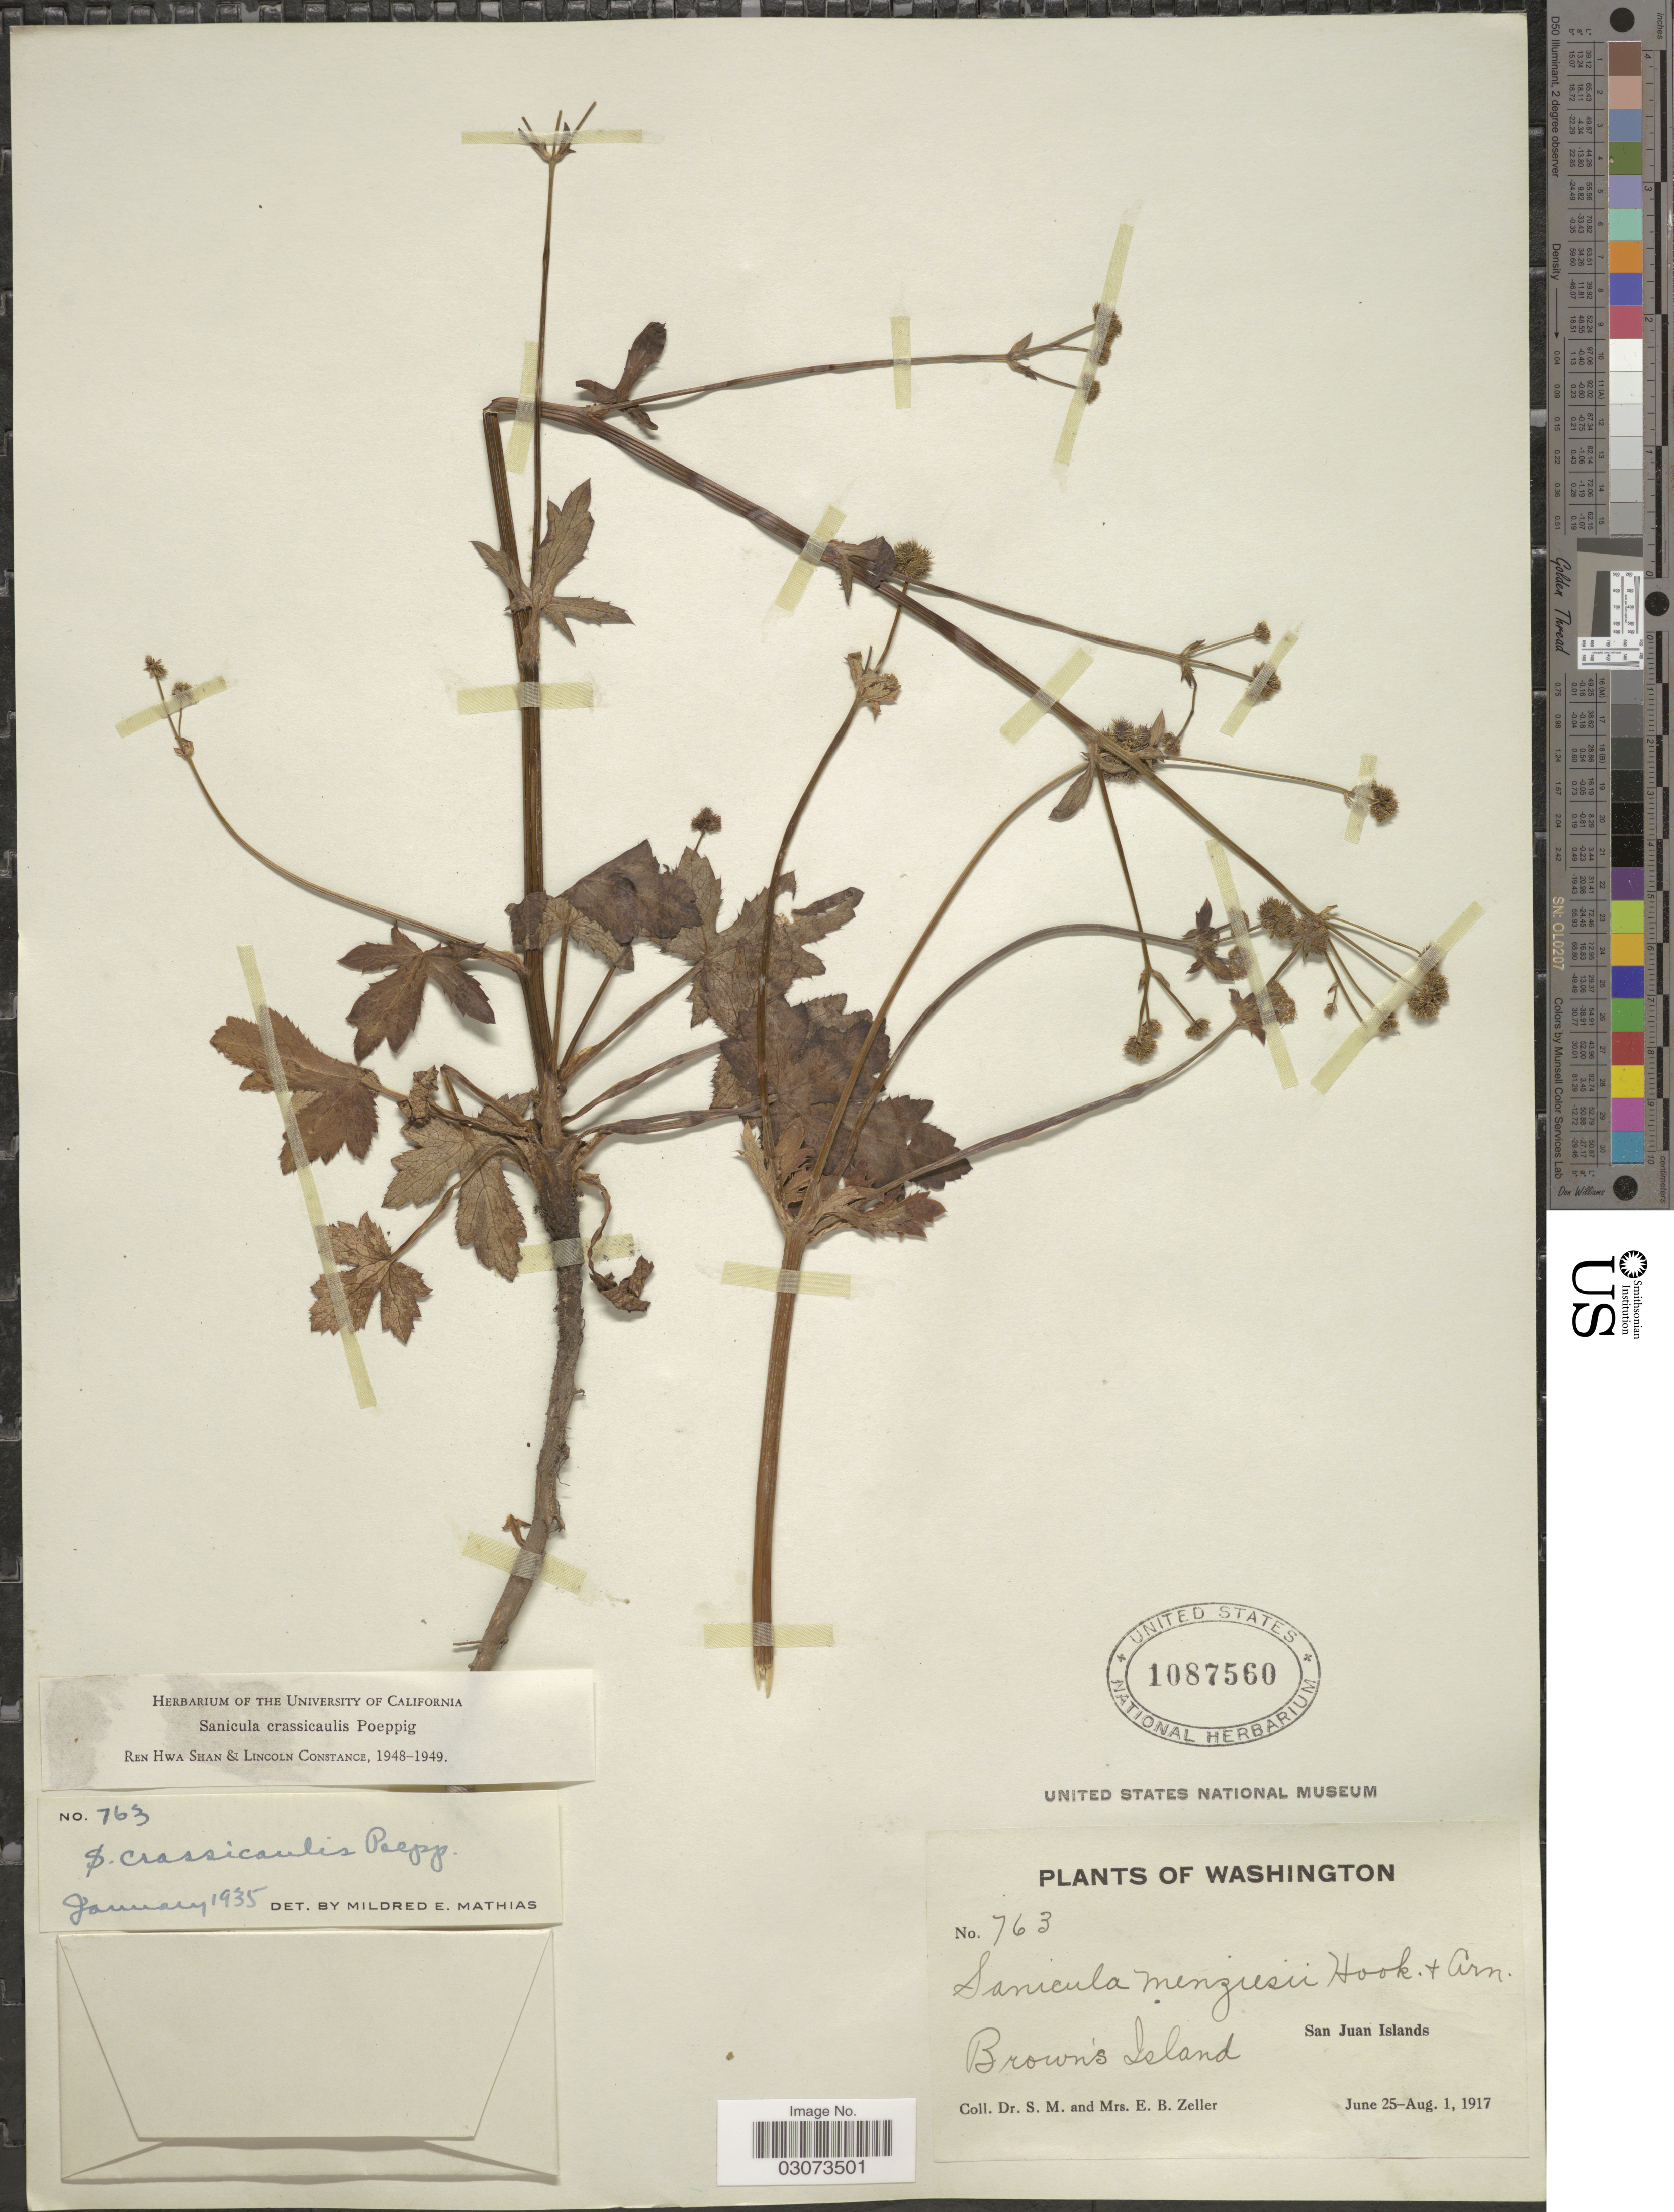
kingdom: Plantae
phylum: Tracheophyta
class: Magnoliopsida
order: Apiales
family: Apiaceae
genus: Sanicula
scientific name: Sanicula crassicaulis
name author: Poepp. ex DC.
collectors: S. Zeller & E. Zeller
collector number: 763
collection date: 1917-06-25/1917-08-01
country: United States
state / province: Washington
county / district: San Juan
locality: San Juan Islands. Brown's Island.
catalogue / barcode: US 1087560